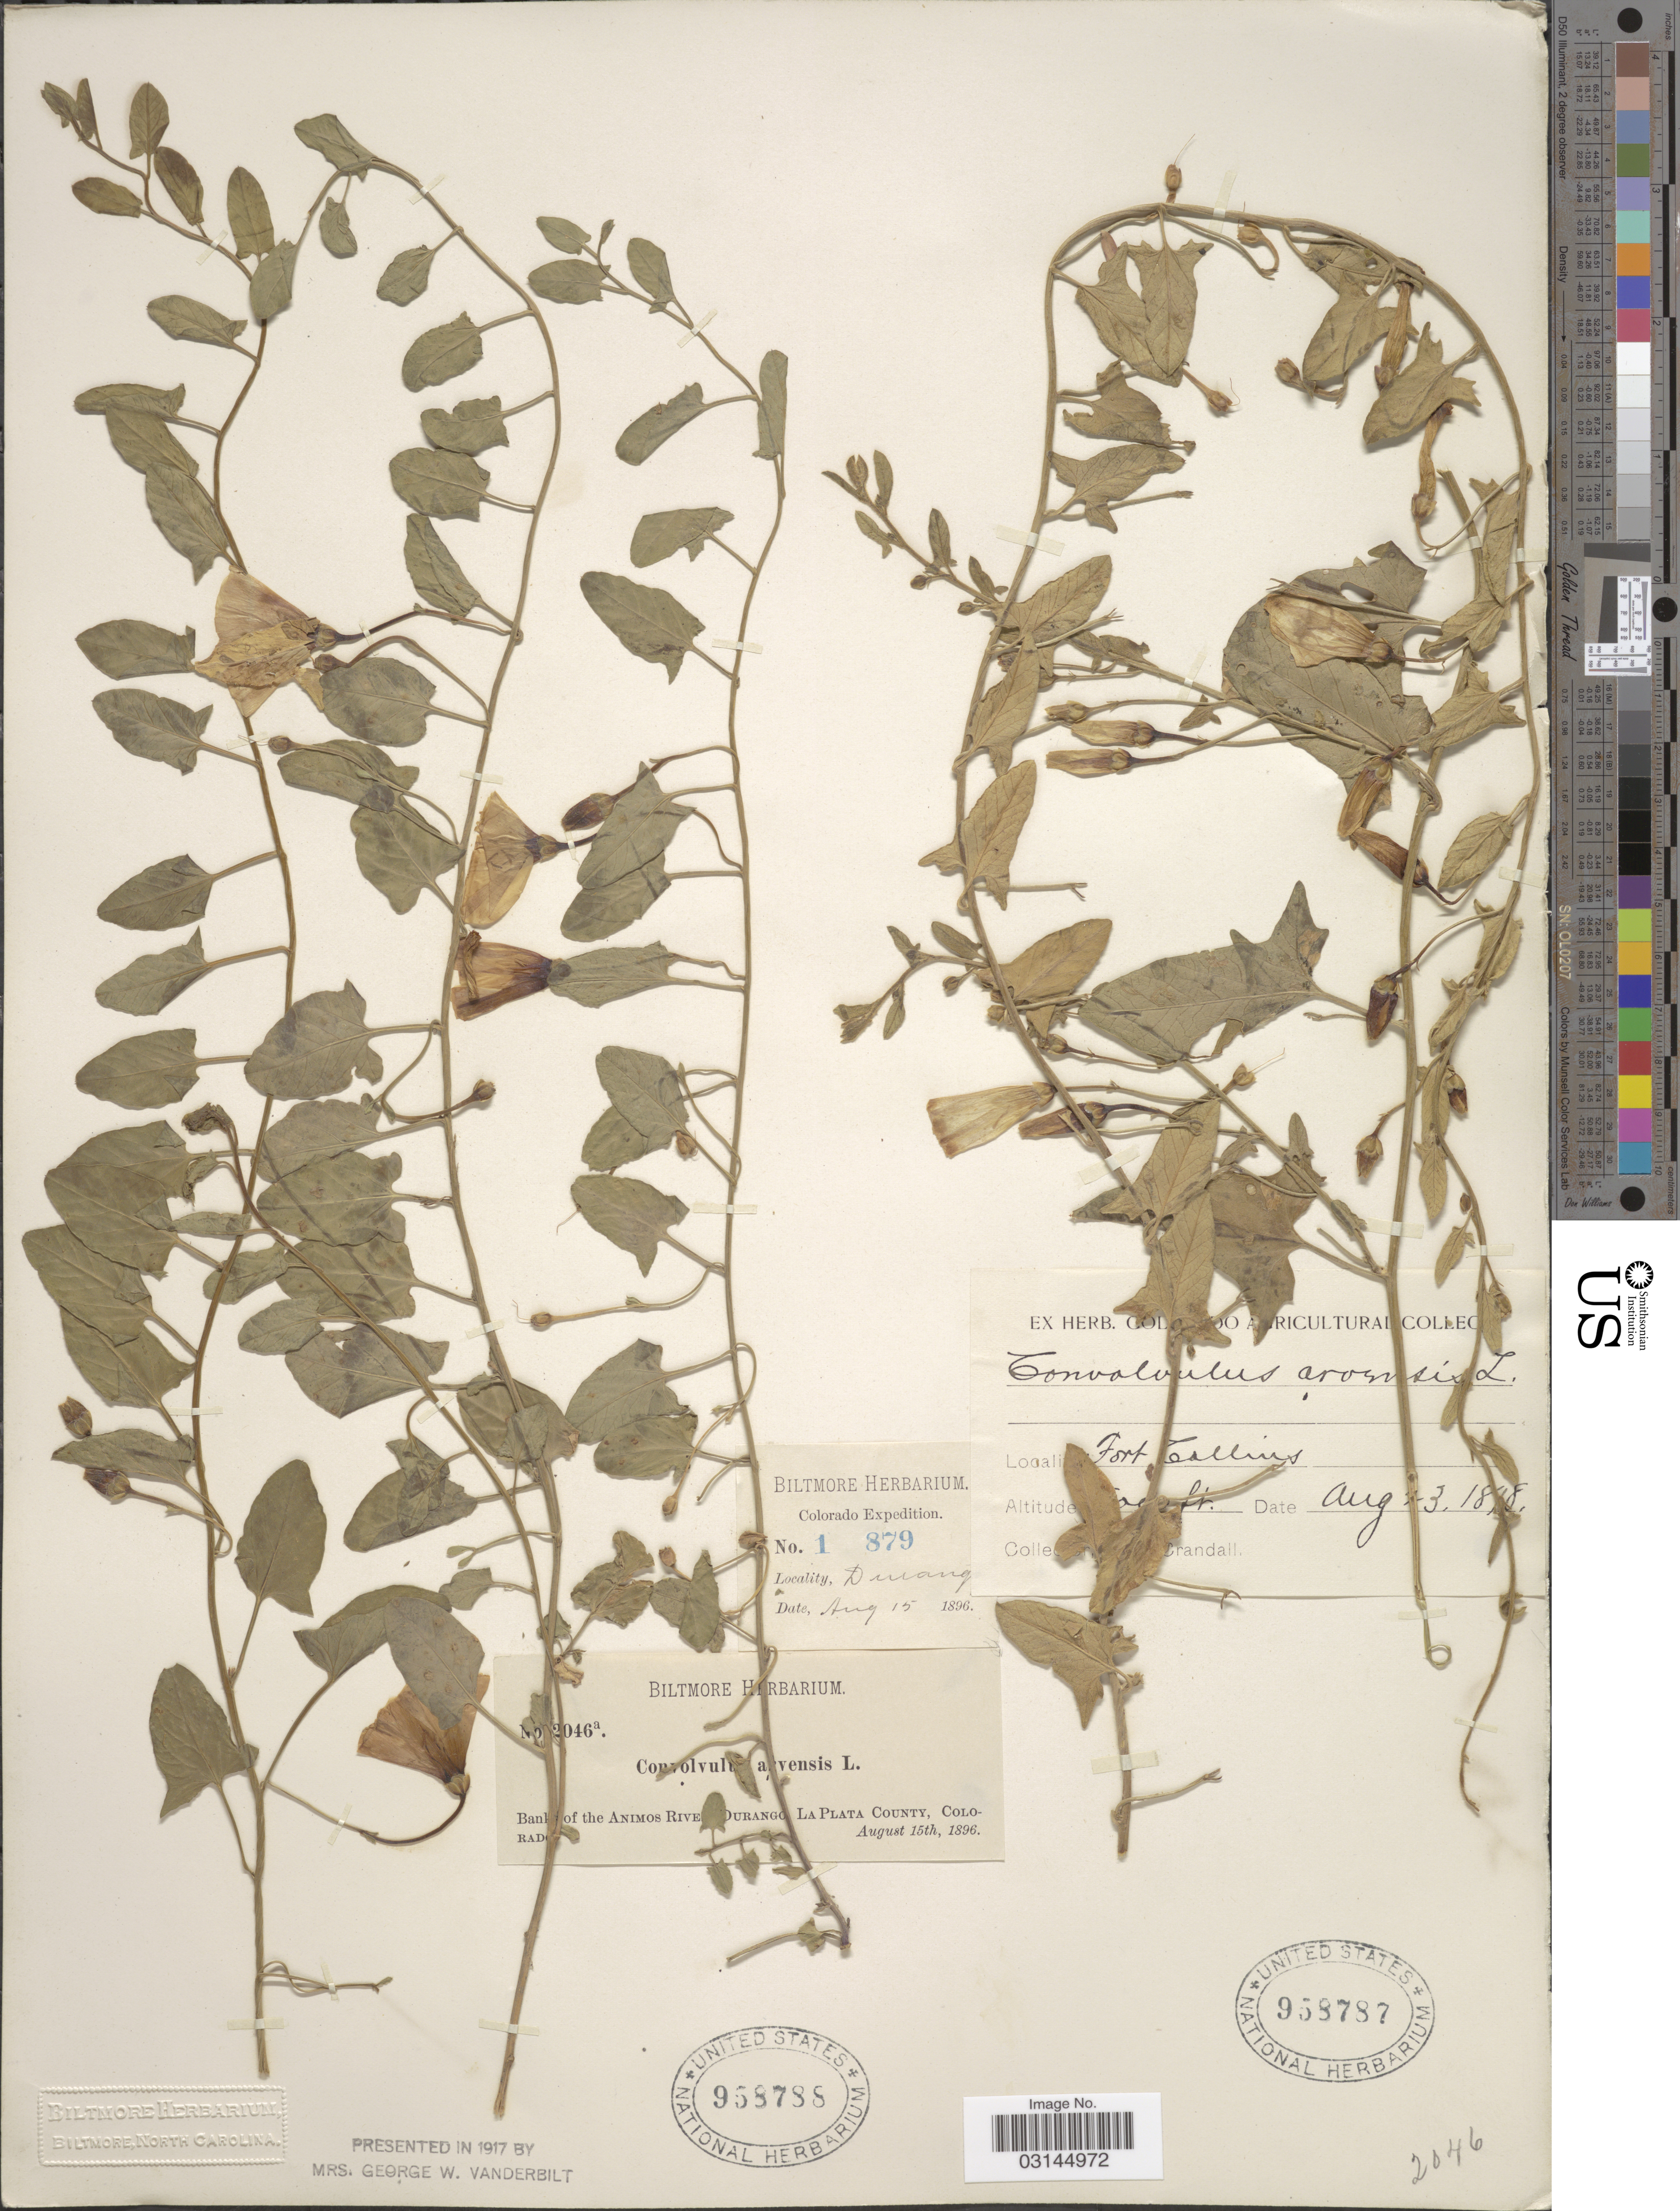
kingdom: Plantae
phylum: Tracheophyta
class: Magnoliopsida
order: Solanales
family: Convolvulaceae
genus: Convolvulus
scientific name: Convolvulus arvensis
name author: L.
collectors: -. Crandall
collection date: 1898-08-23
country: United States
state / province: Colorado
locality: Fort Collins.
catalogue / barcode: US 958787